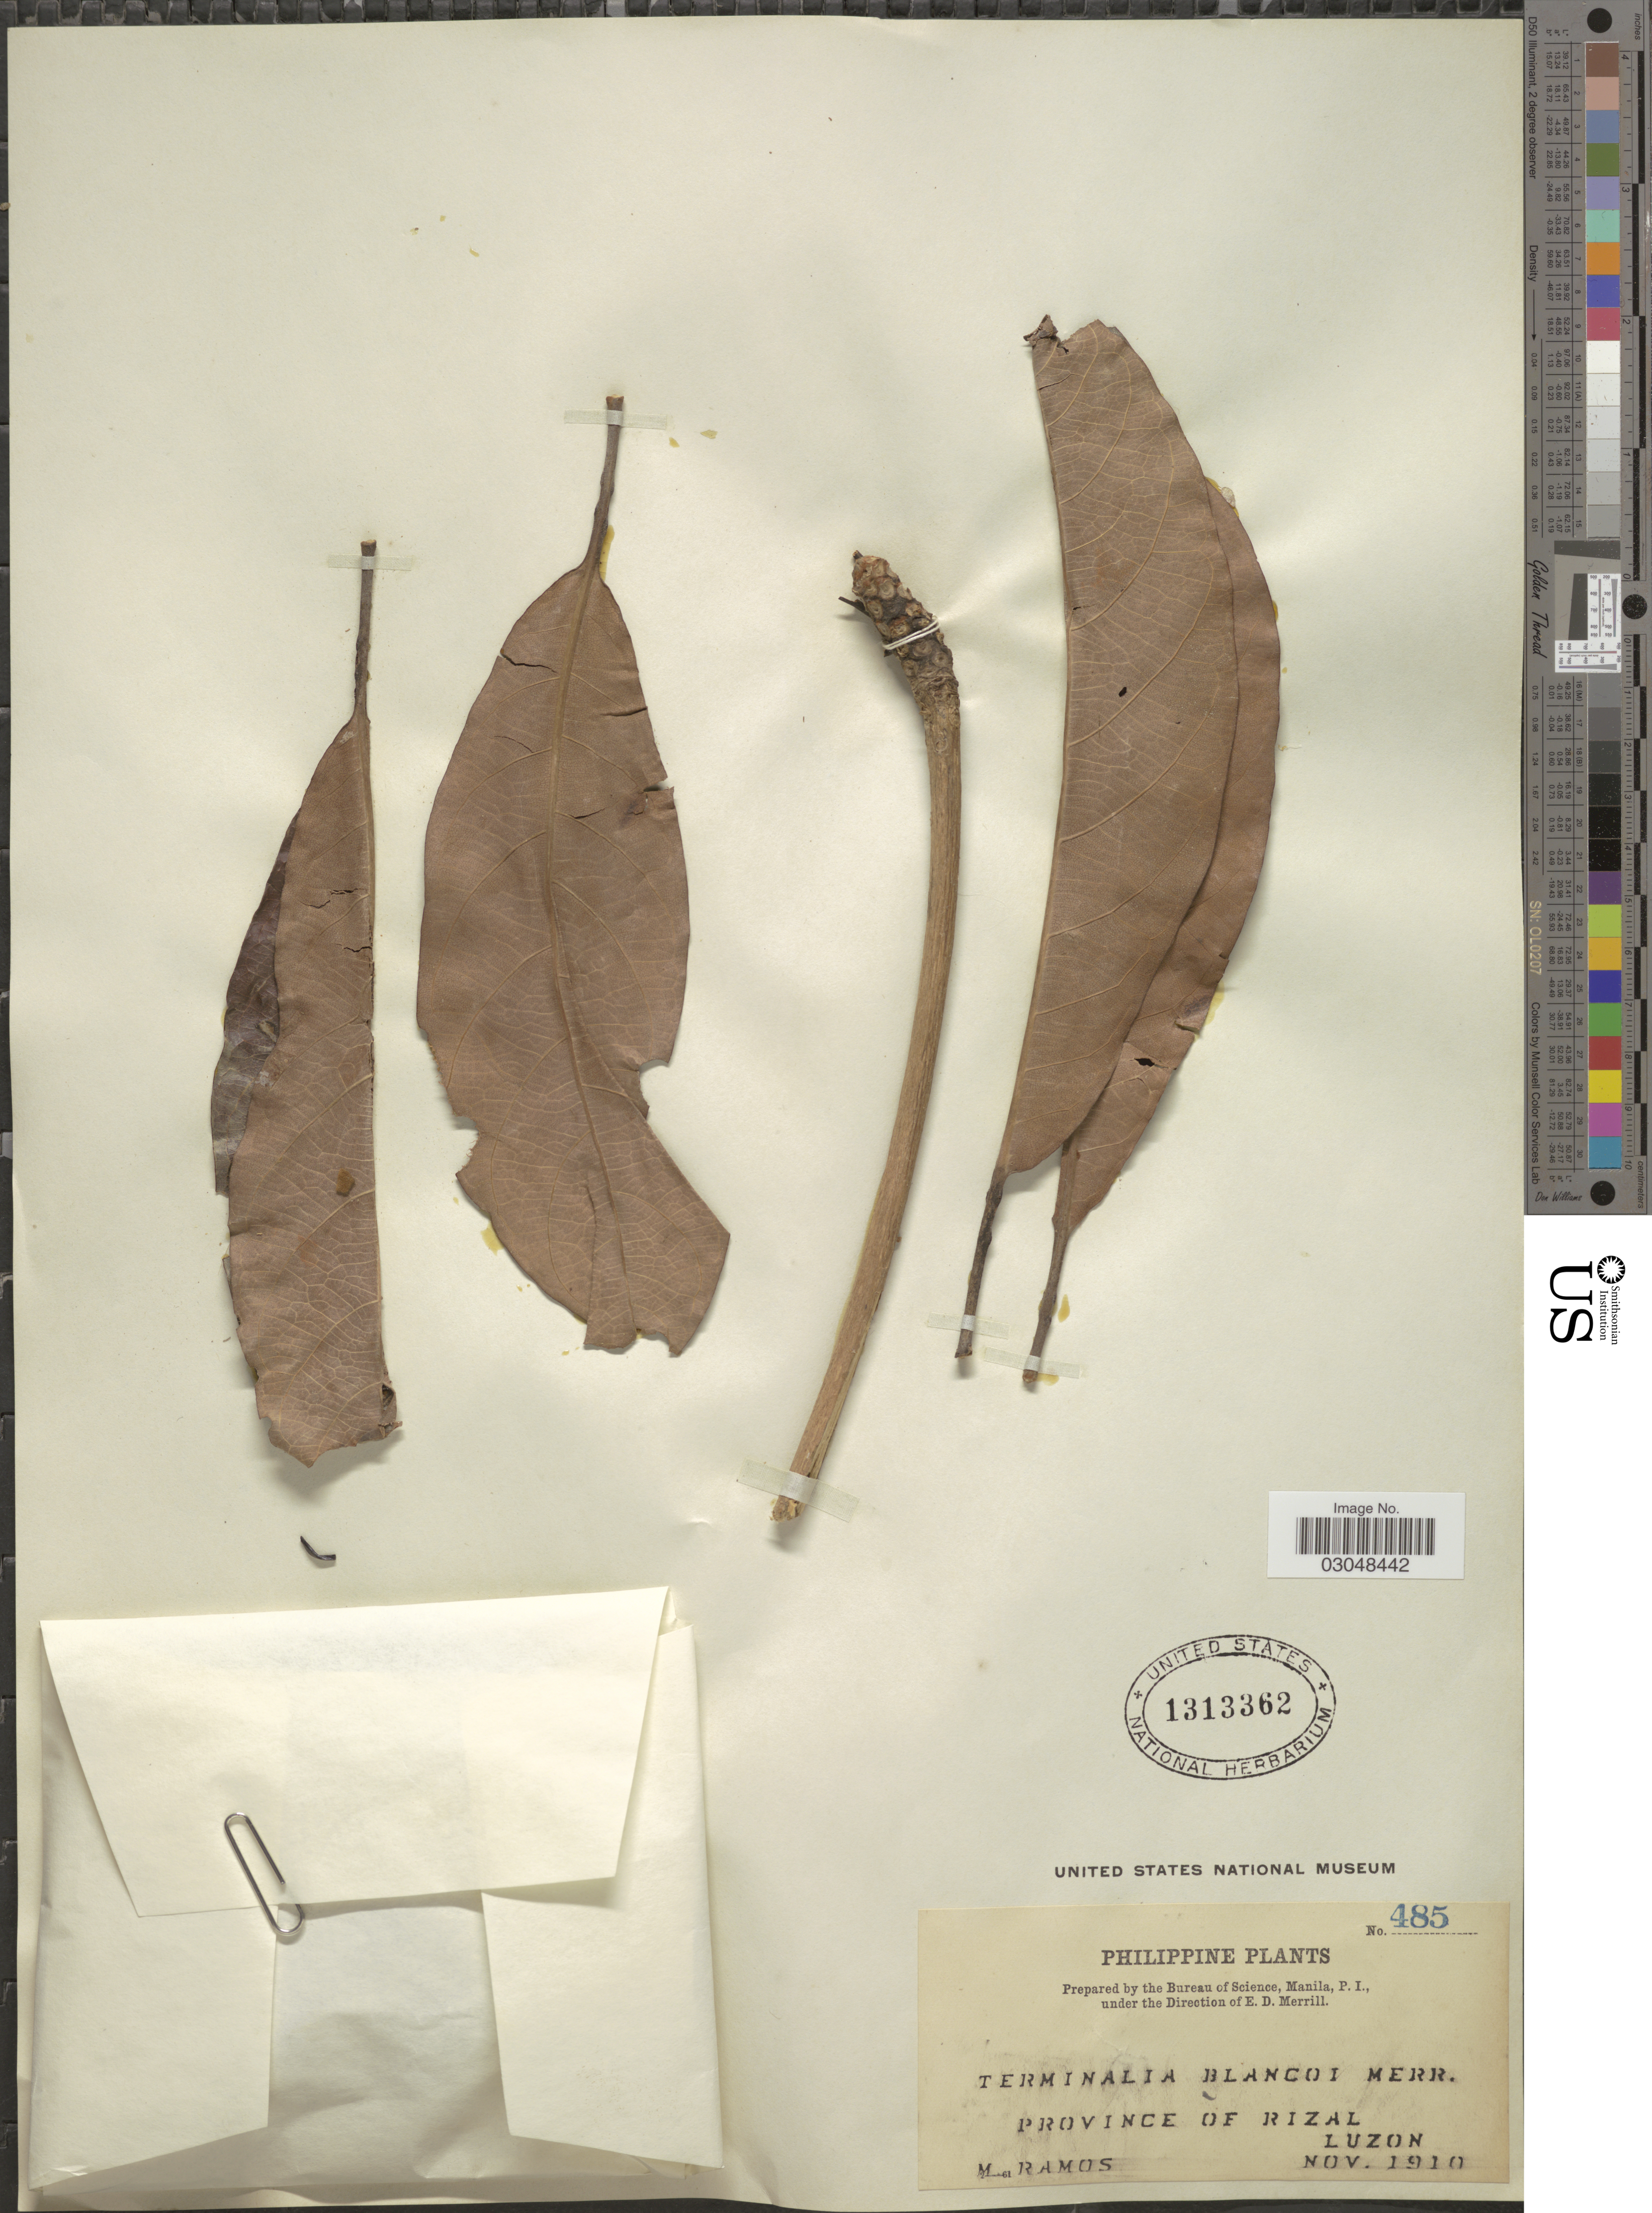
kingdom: Plantae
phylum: Tracheophyta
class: Magnoliopsida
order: Myrtales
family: Combretaceae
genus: Terminalia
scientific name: Terminalia blancoi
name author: Merr.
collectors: M. Ramos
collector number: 485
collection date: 1910-11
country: Philippines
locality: Province of Rizal, Luzon.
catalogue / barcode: US 1313362